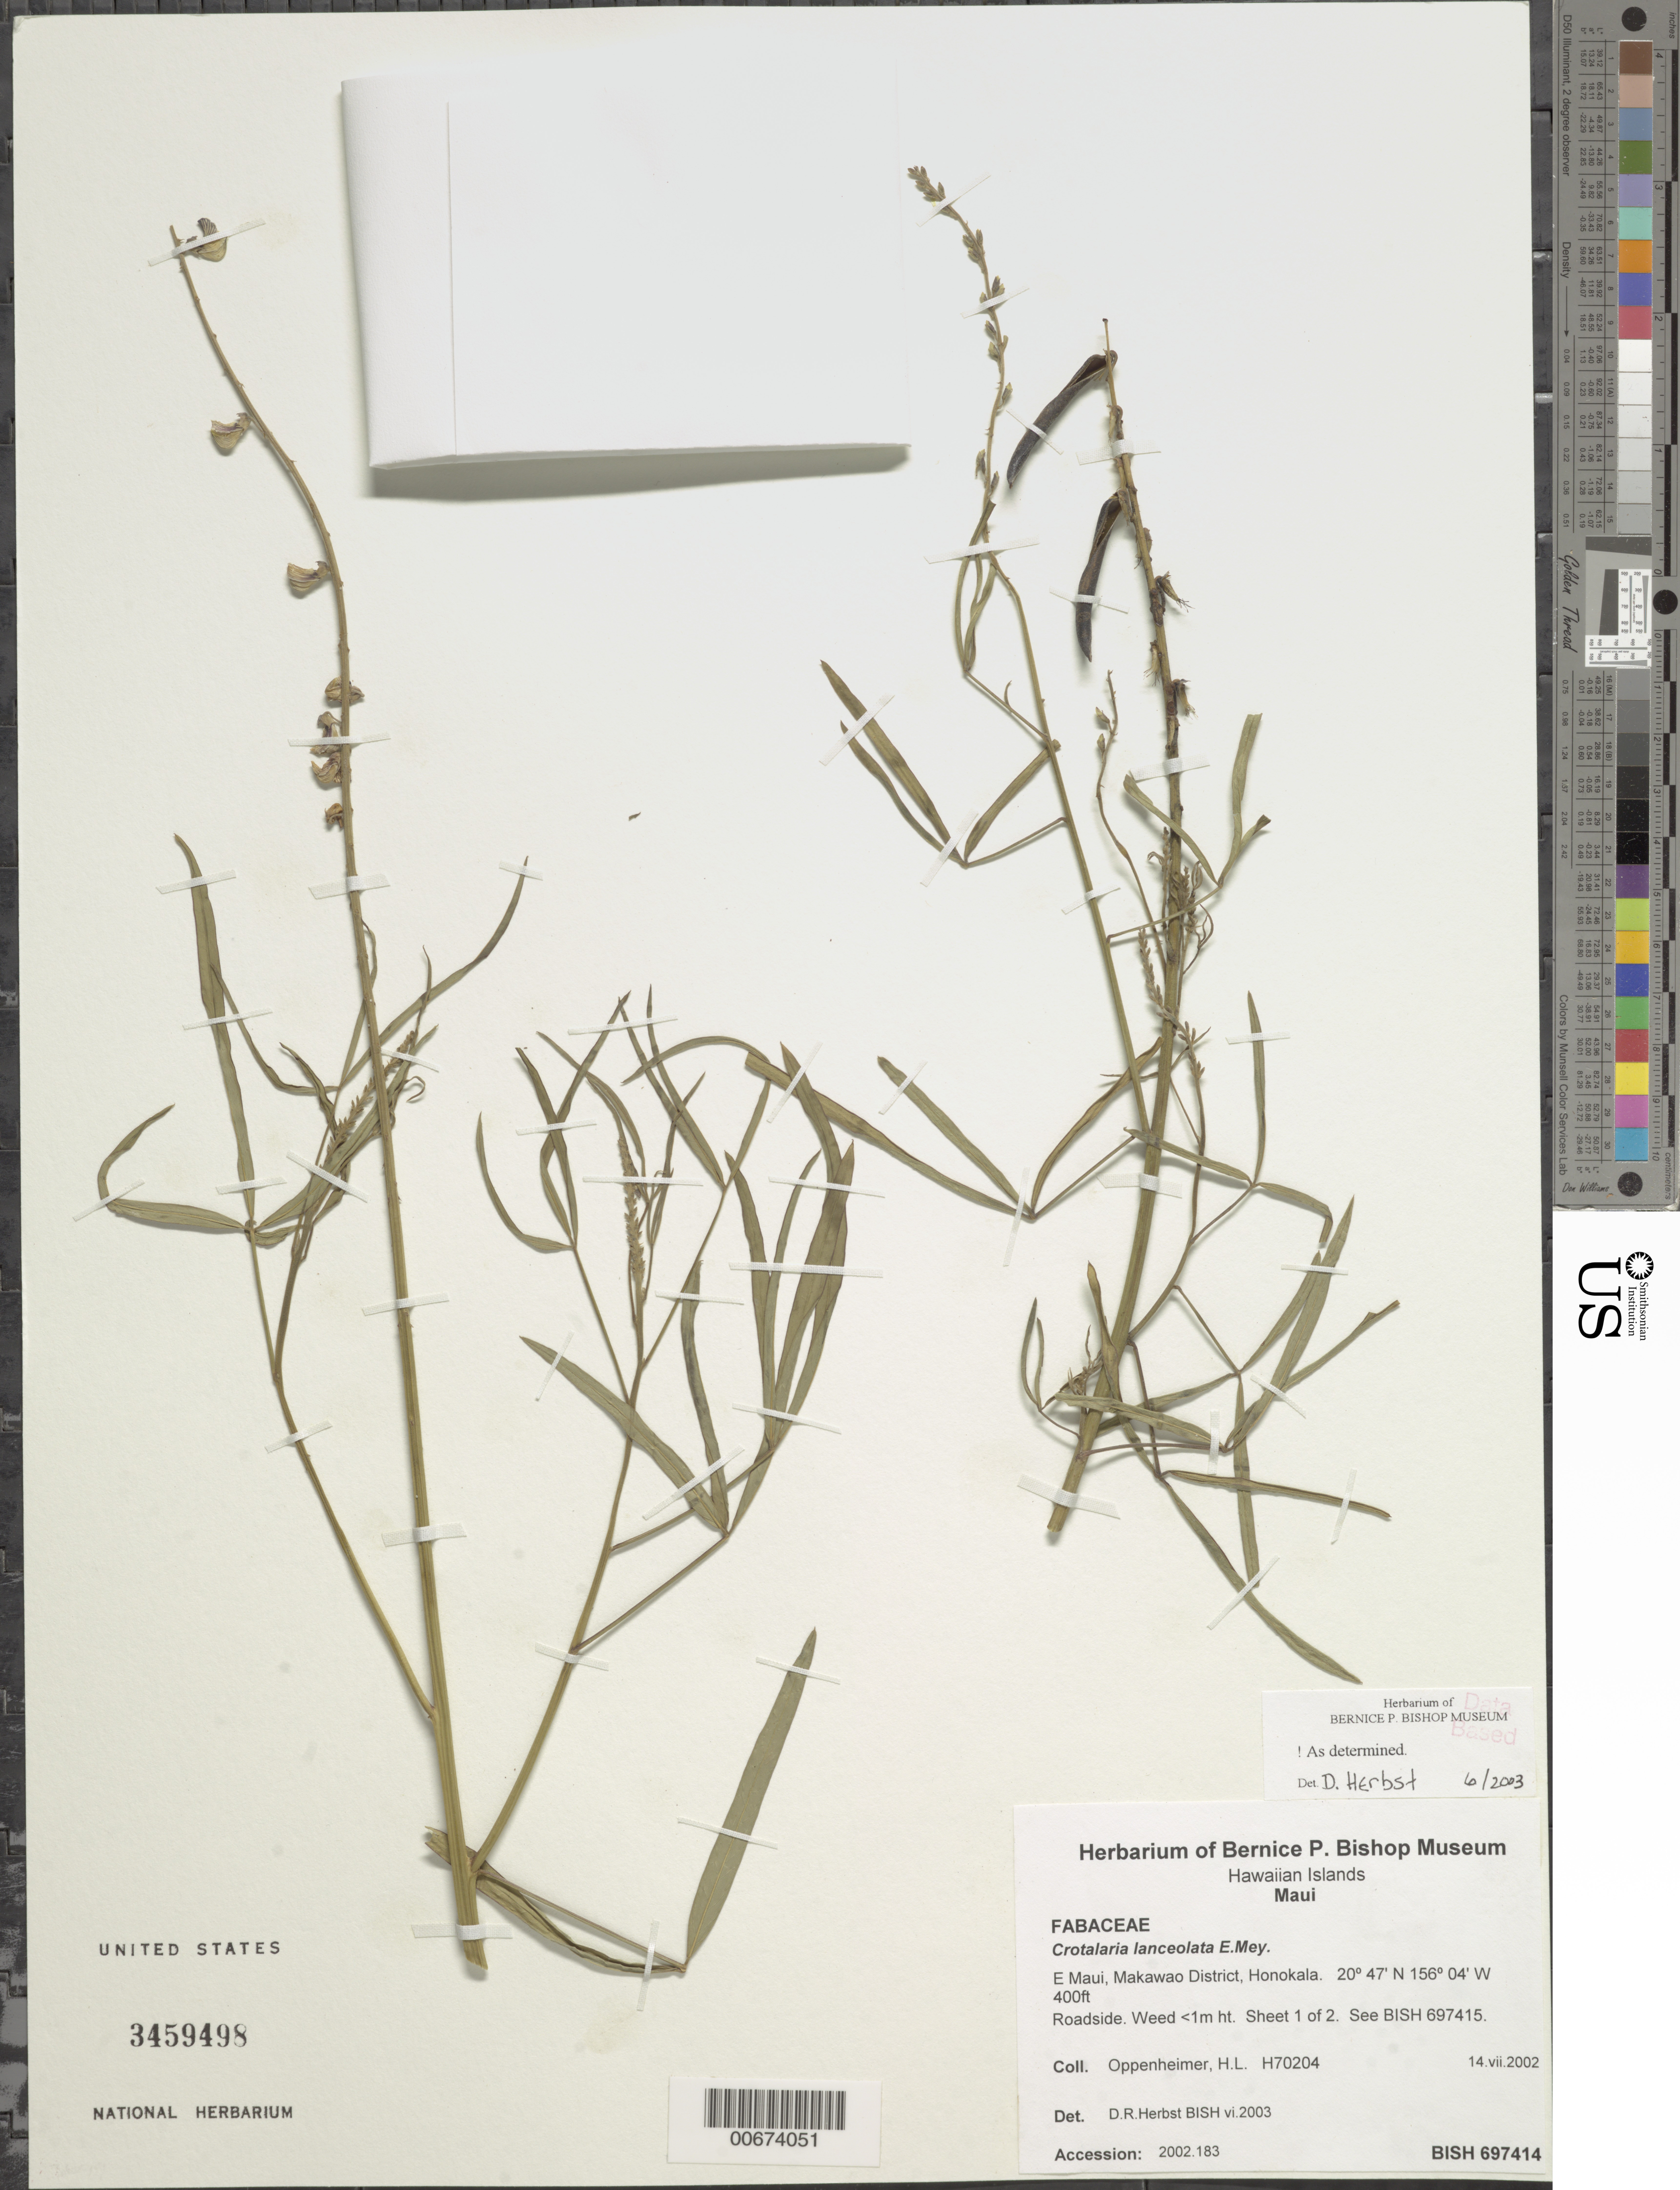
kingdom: Plantae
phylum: Tracheophyta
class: Magnoliopsida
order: Fabales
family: Fabaceae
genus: Crotalaria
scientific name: Crotalaria lanceolata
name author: E. Mey.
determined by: Herbst, D. R.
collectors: H. L. Oppenheimer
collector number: H70204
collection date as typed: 14 Jul 2002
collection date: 2002-07-14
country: United States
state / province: Hawaii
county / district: Maui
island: Maui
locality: E Maui, Makawao District, Honokala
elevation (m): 121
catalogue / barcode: US 3459498